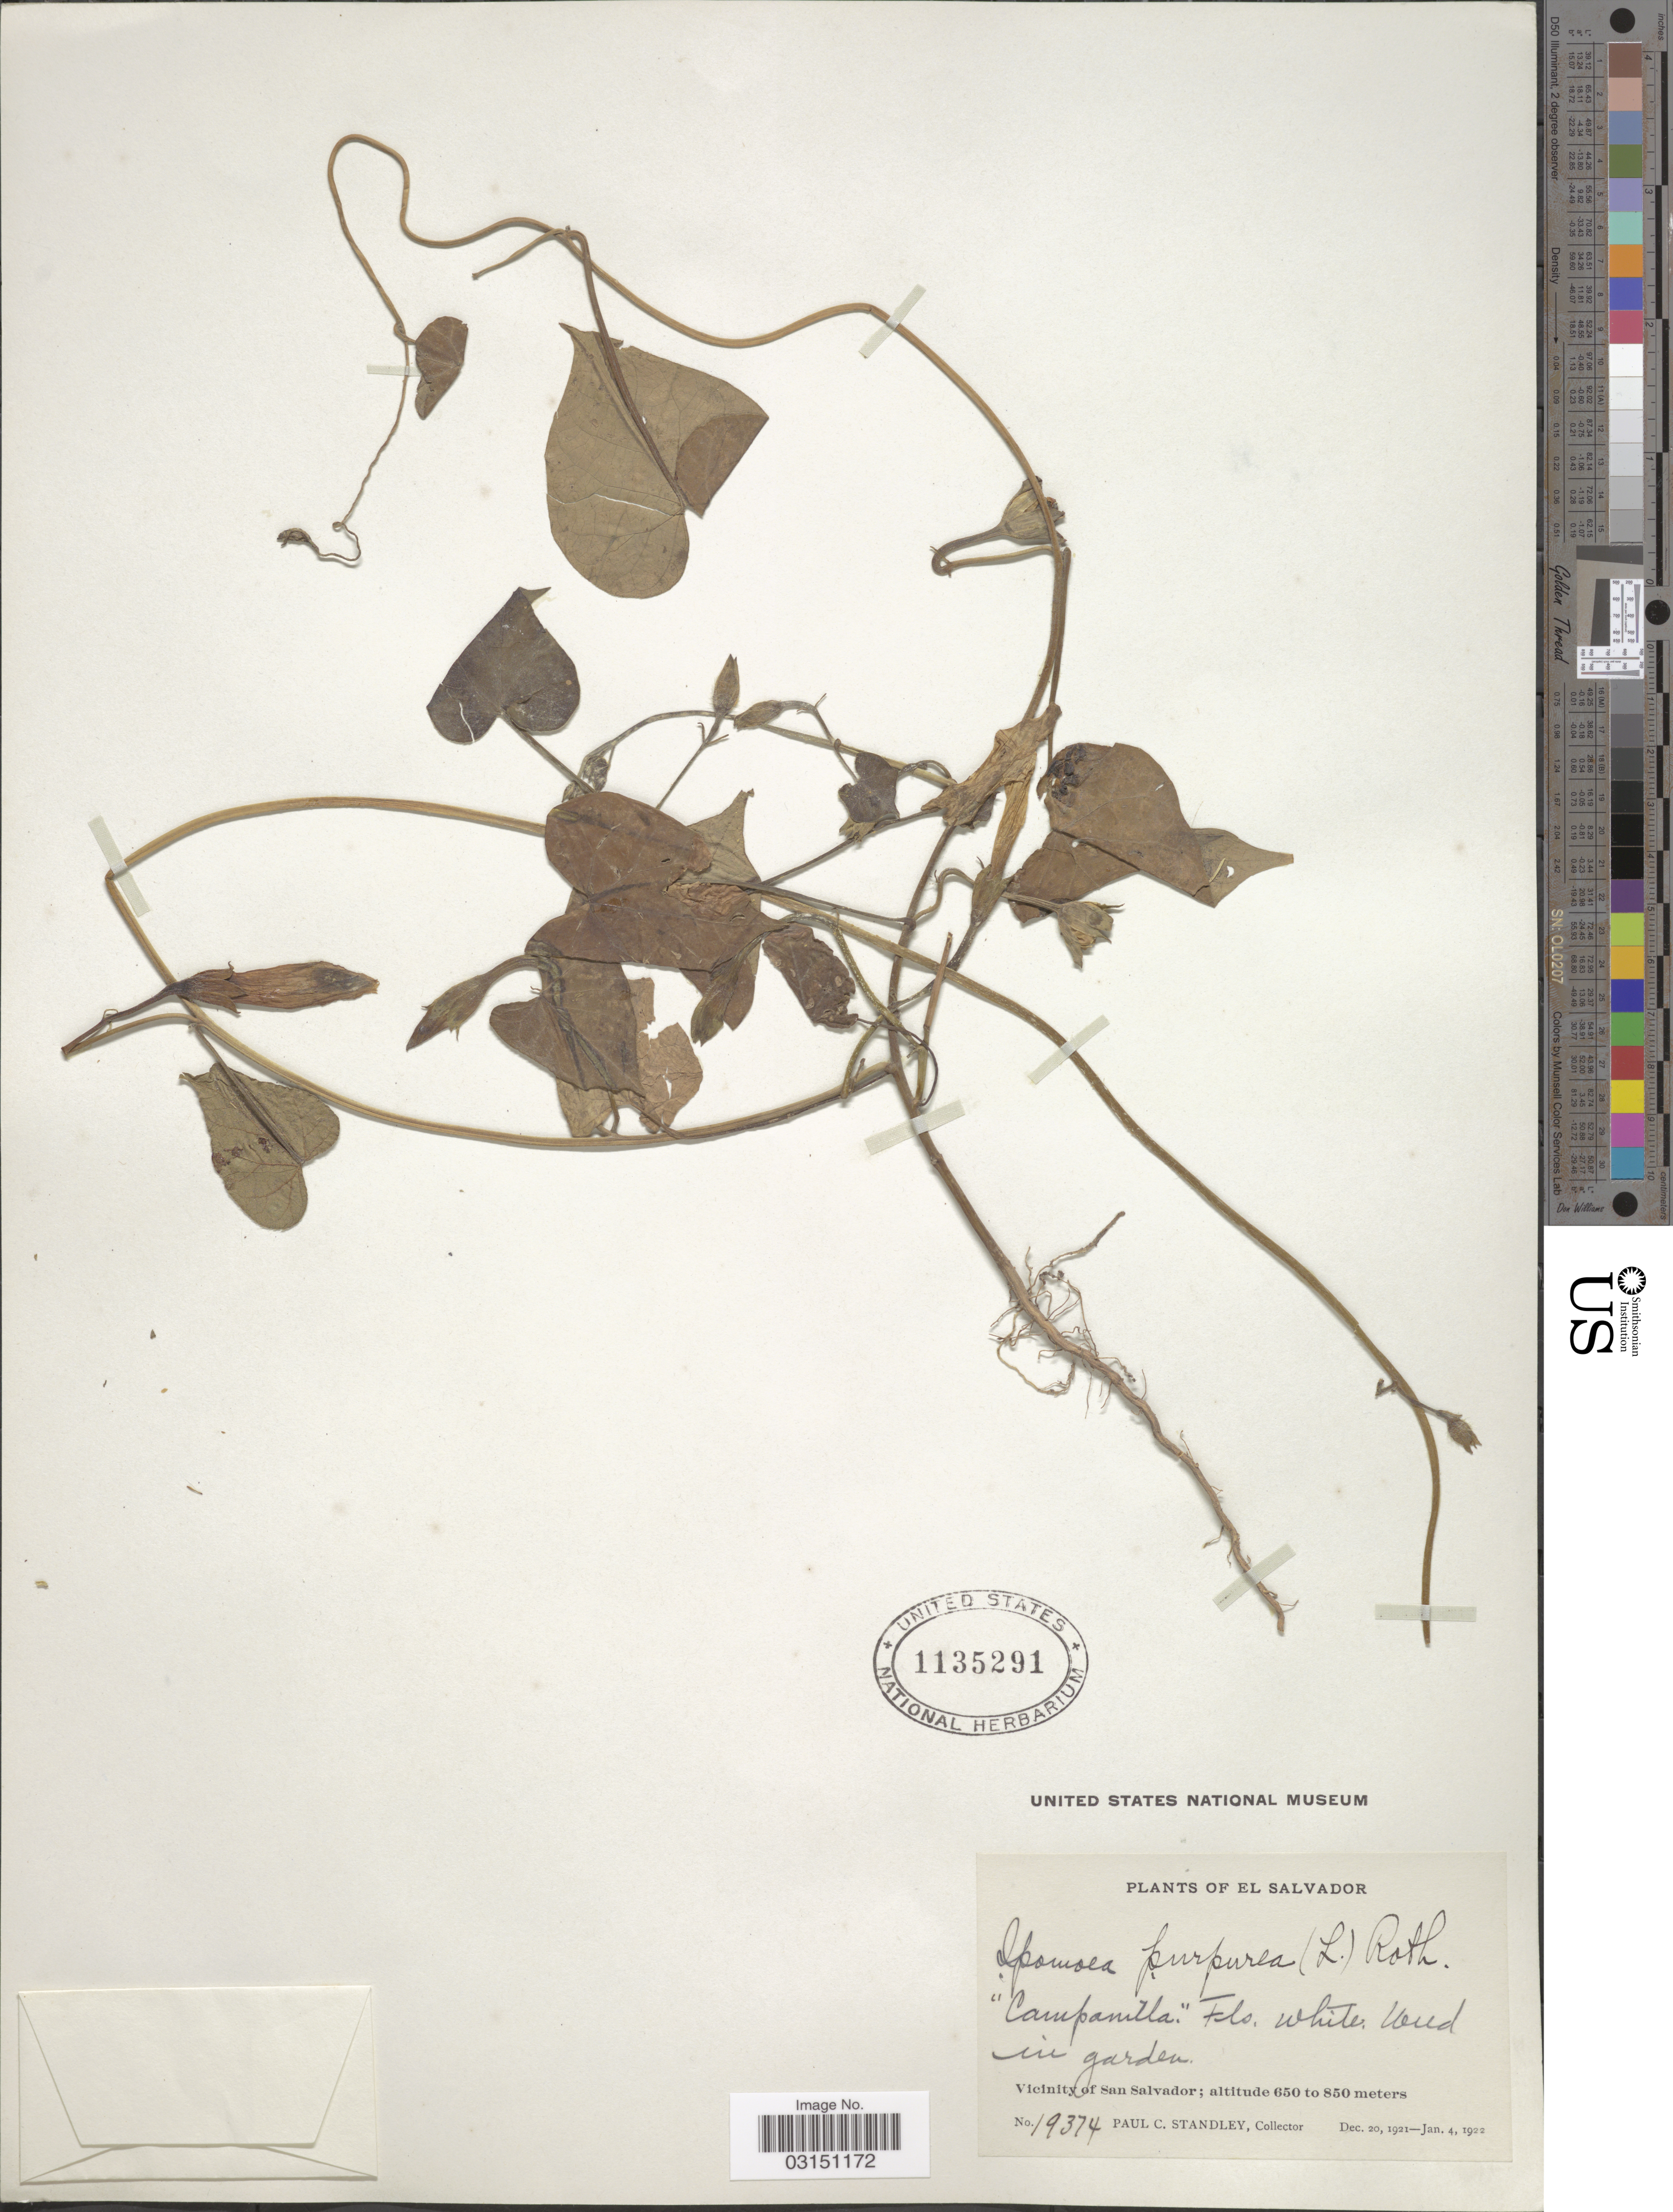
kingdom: Plantae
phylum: Tracheophyta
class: Magnoliopsida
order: Solanales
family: Convolvulaceae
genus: Ipomoea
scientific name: Ipomoea purpurea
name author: (L.) Roth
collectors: P. C. Standley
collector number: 19374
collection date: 1921-12-20/1922-01-04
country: El Salvador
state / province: San Salvador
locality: Weed in garden. Vicinity of San Salvador.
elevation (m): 650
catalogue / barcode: US 1135291